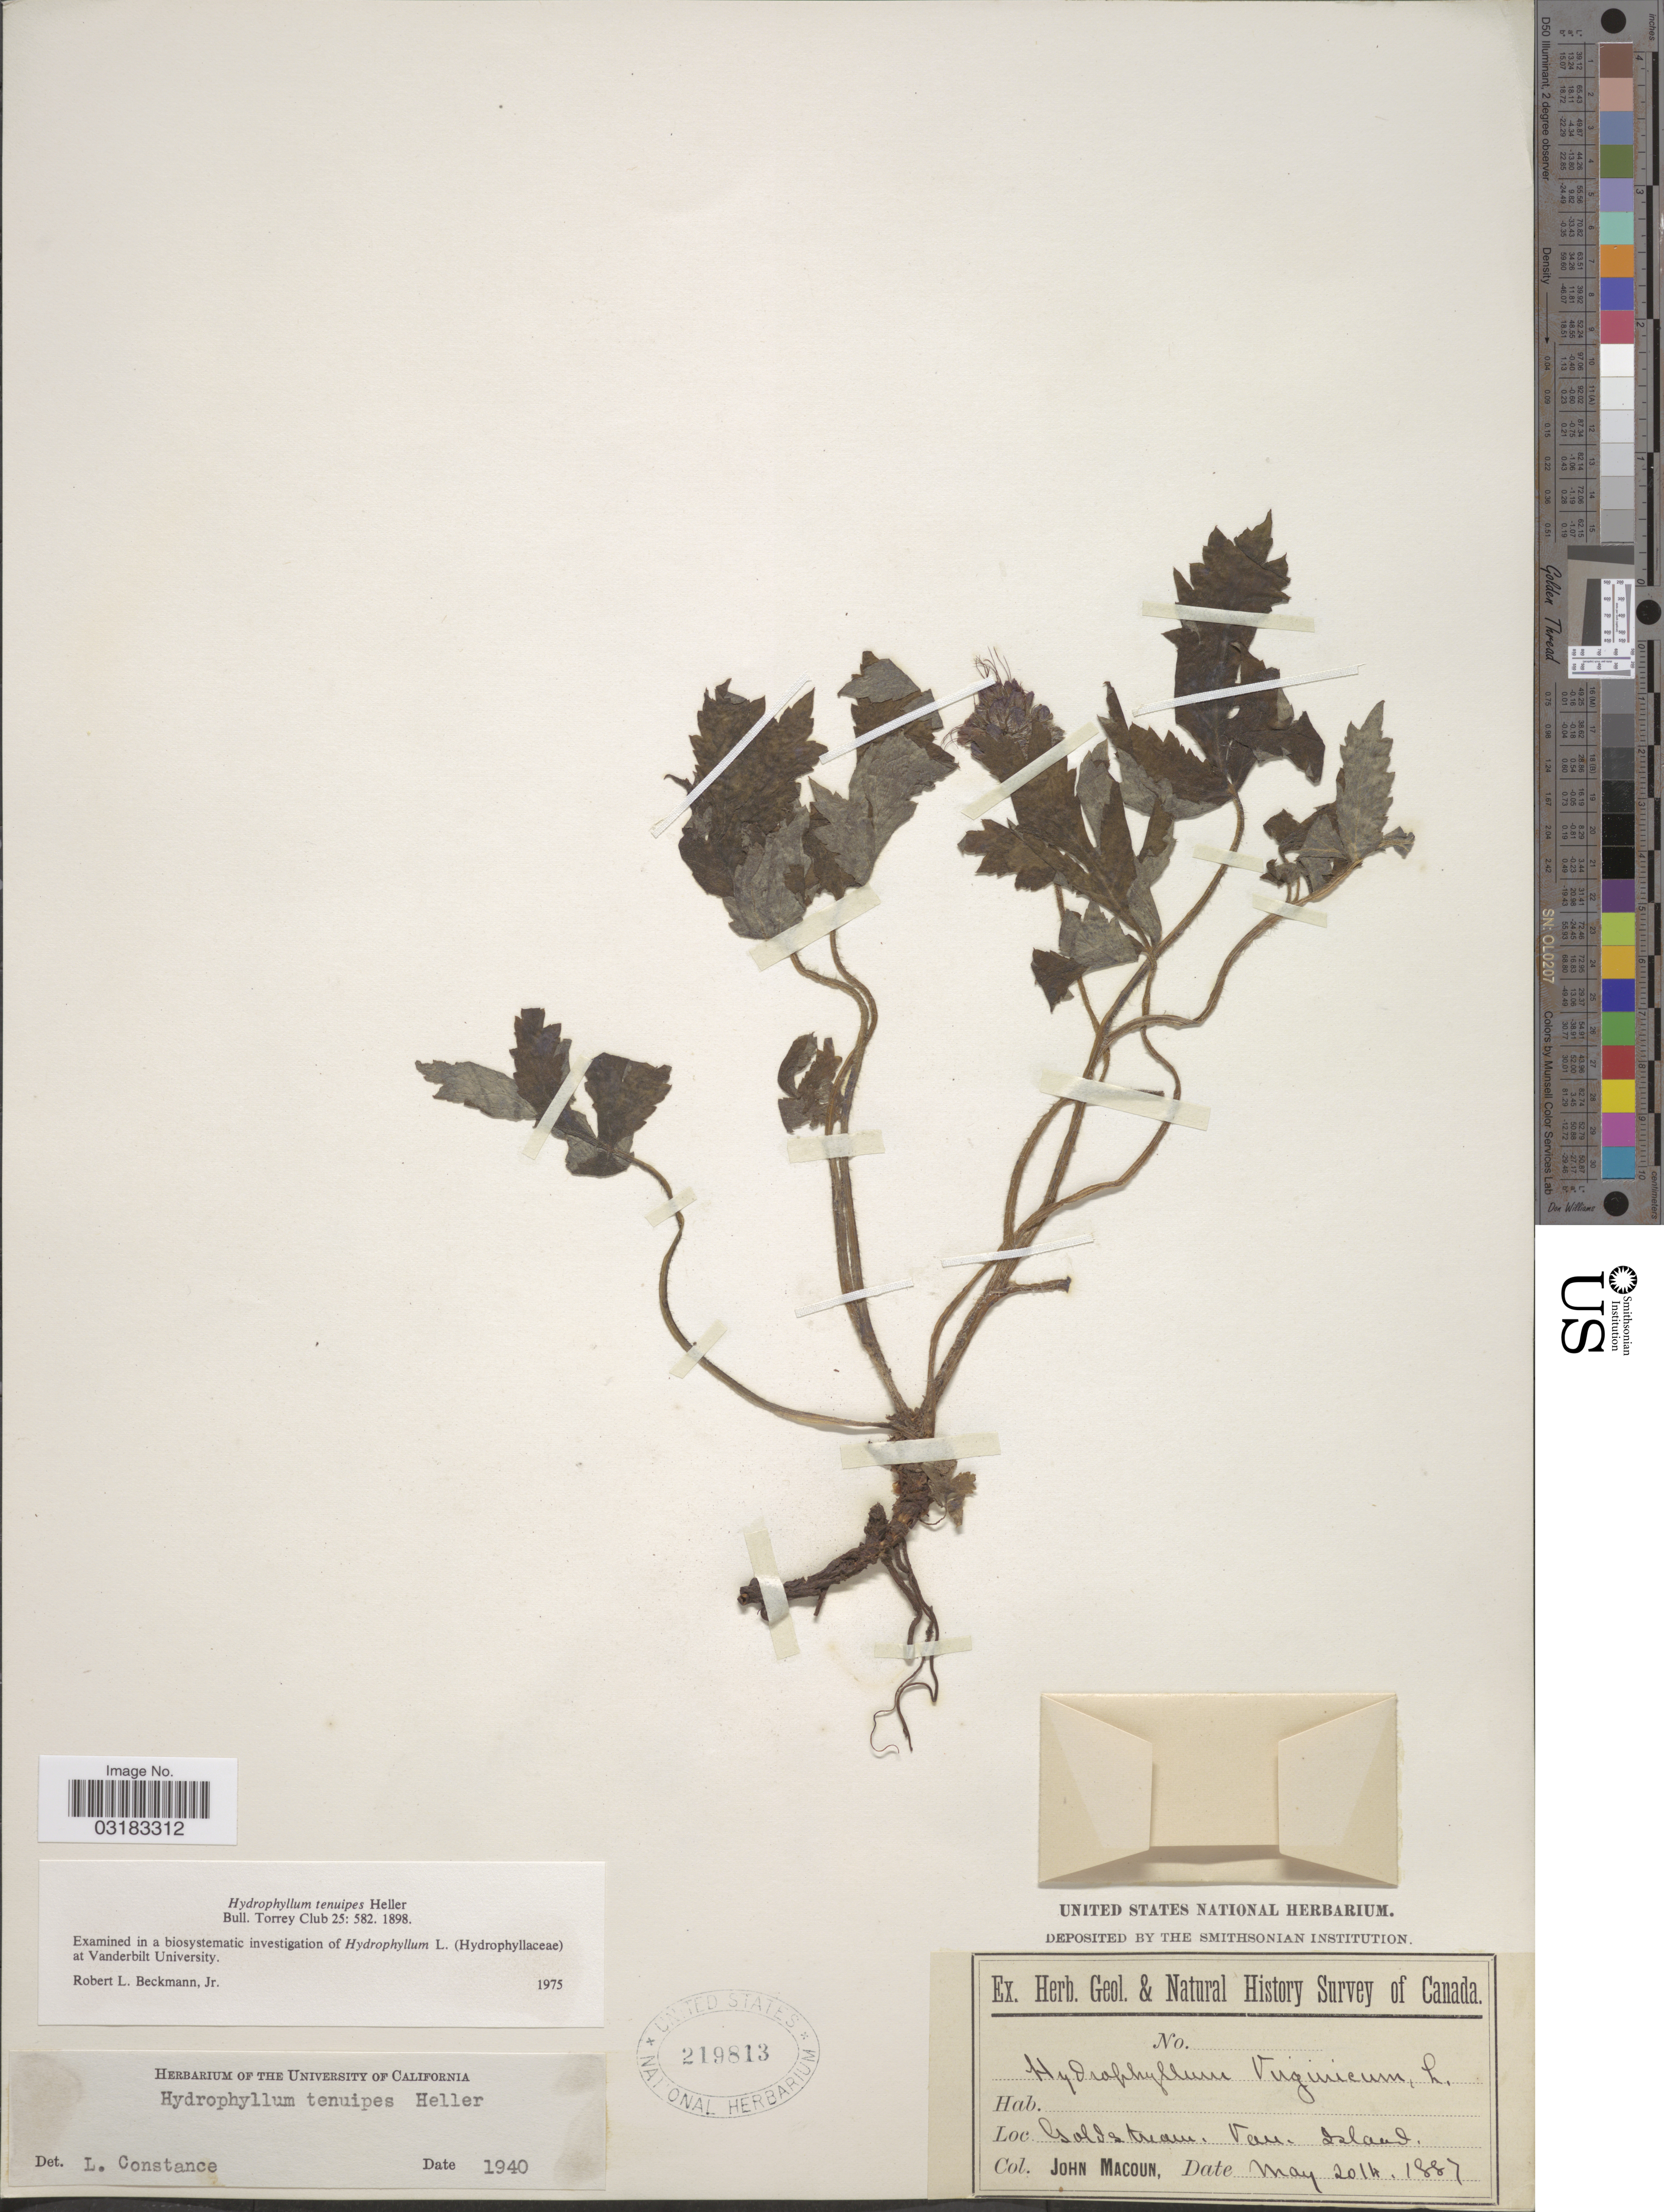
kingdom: Plantae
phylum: Tracheophyta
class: Magnoliopsida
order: Boraginales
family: Hydrophyllaceae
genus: Hydrophyllum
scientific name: Hydrophyllum tenuipes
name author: A. Heller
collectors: J. Macoun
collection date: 1887-05-20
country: Canada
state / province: British Columbia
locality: Goldstream, Van. Island.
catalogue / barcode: US 219813